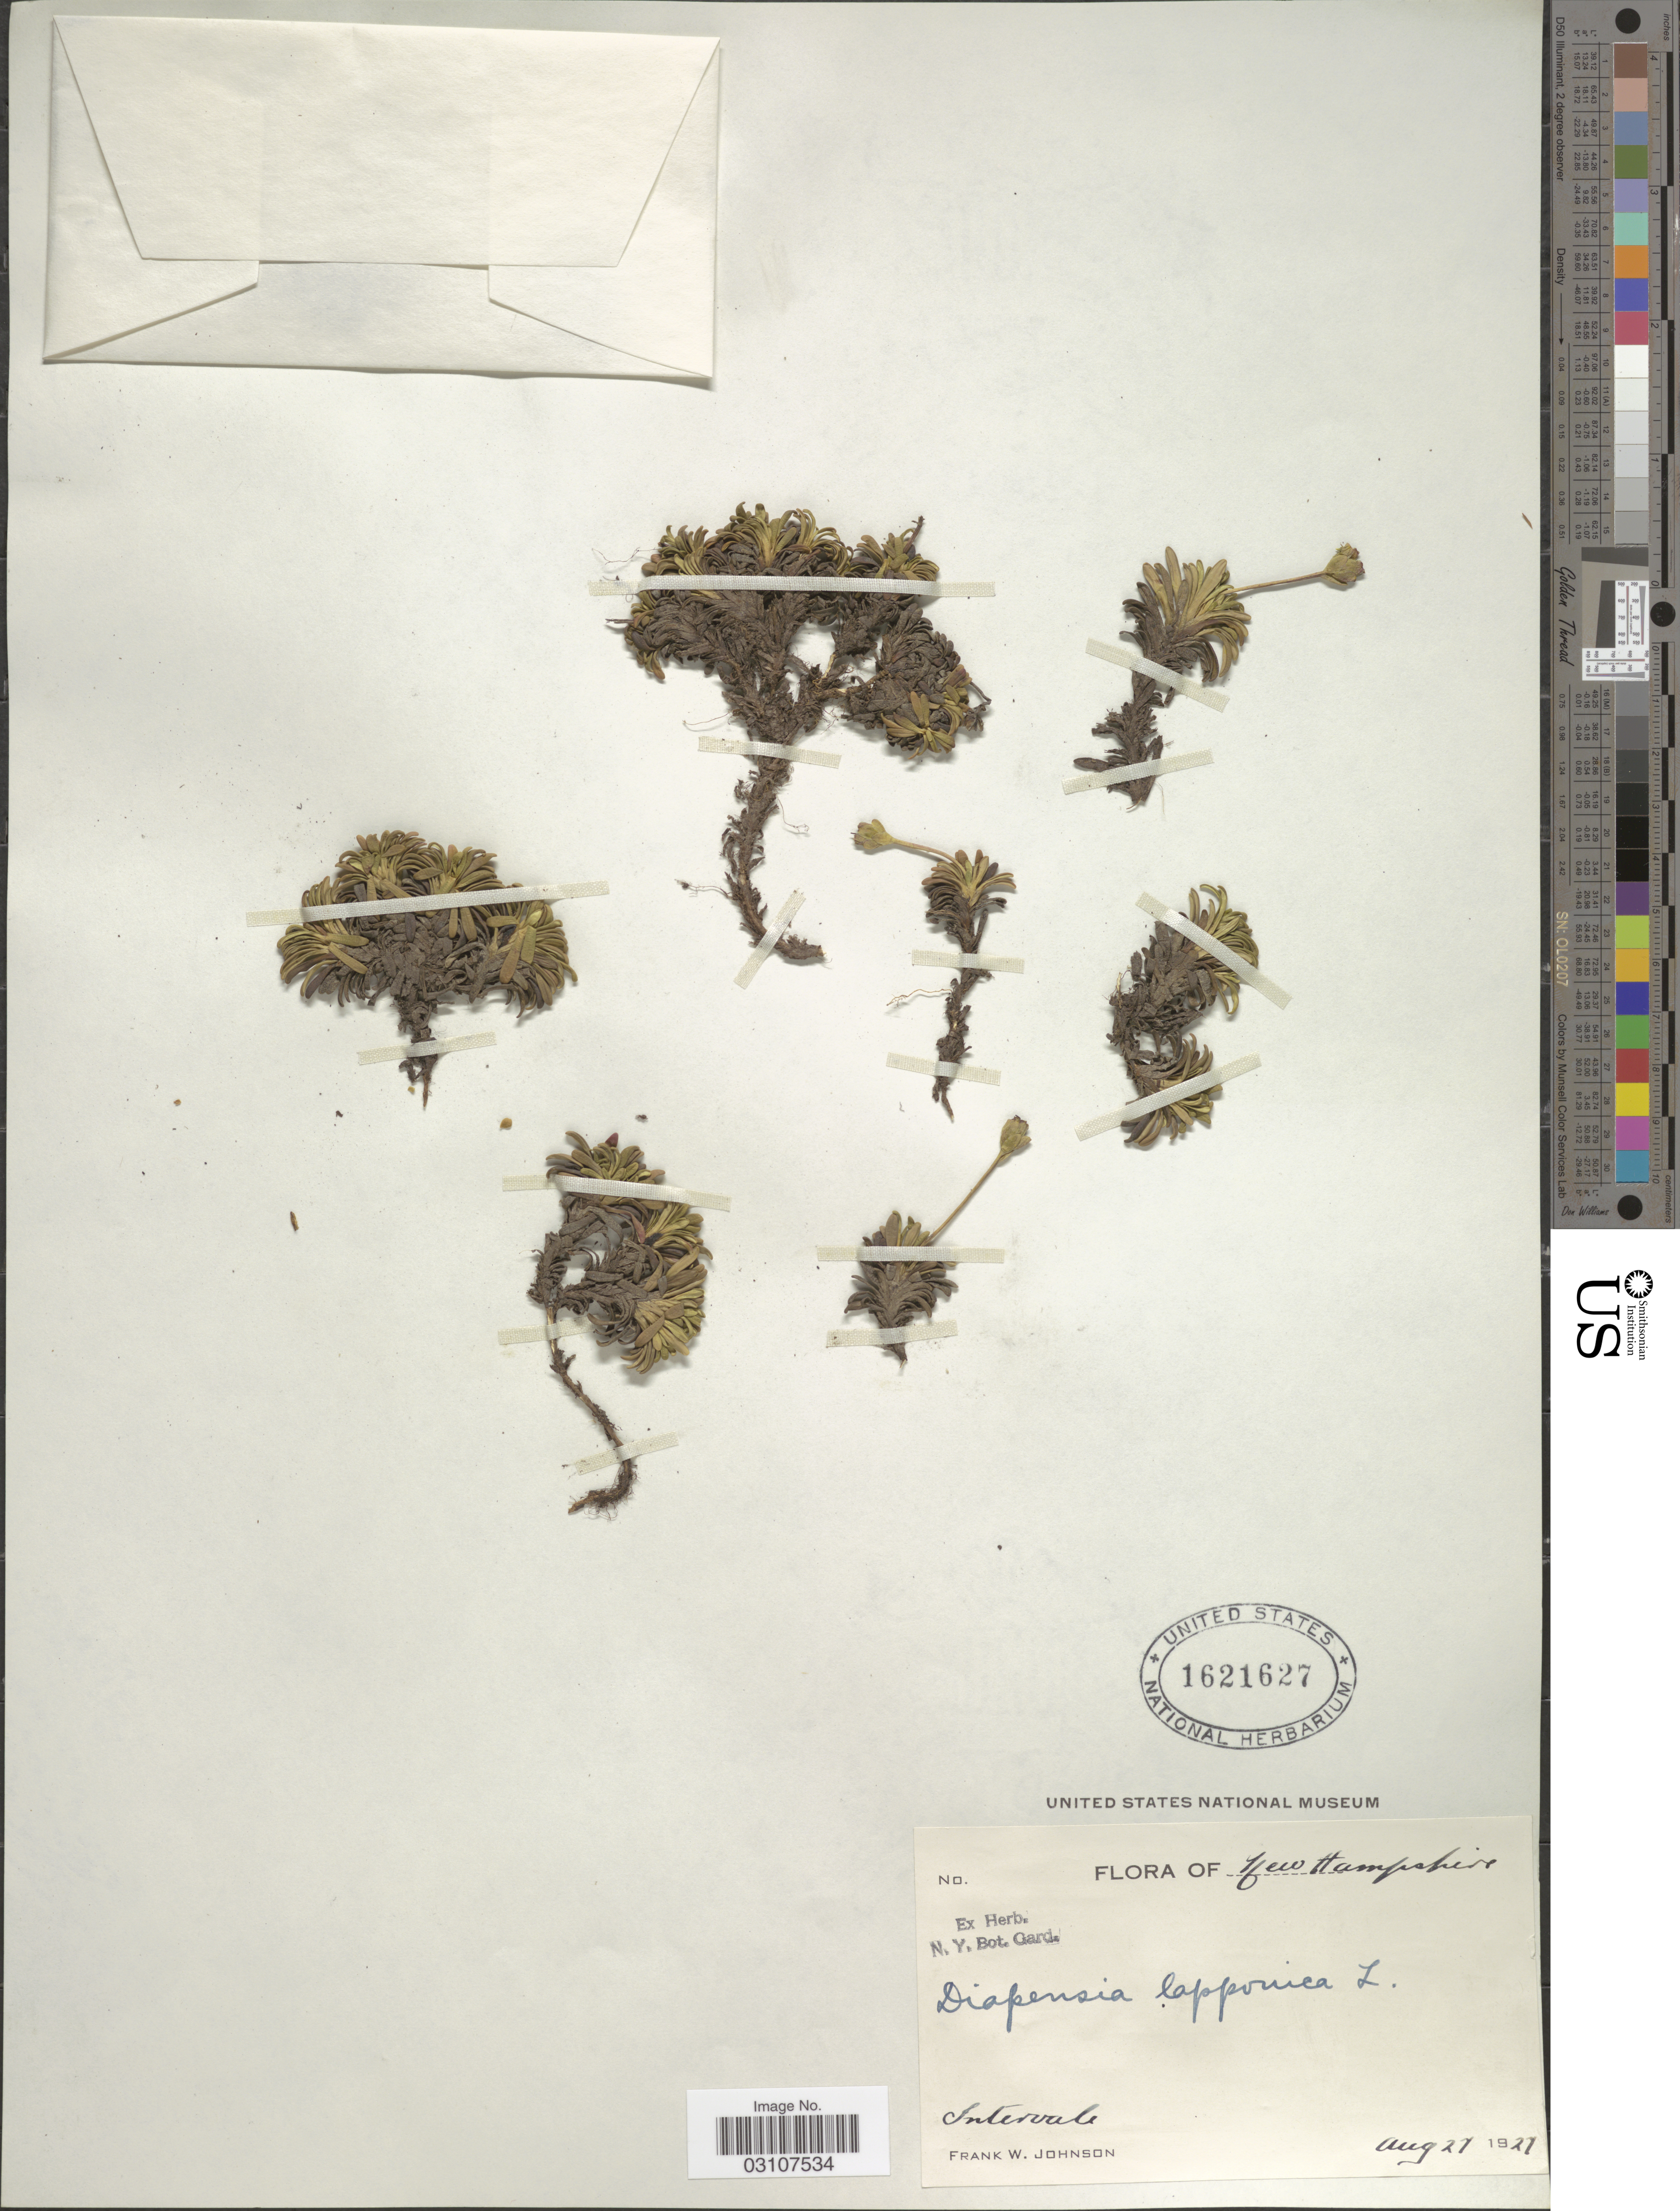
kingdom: Plantae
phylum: Tracheophyta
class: Magnoliopsida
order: Ericales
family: Diapensiaceae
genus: Diapensia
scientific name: Diapensia lapponica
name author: L.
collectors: F. W. Johnson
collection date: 1927-08-27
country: United States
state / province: New Hampshire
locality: Intervale.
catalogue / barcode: US 1621627